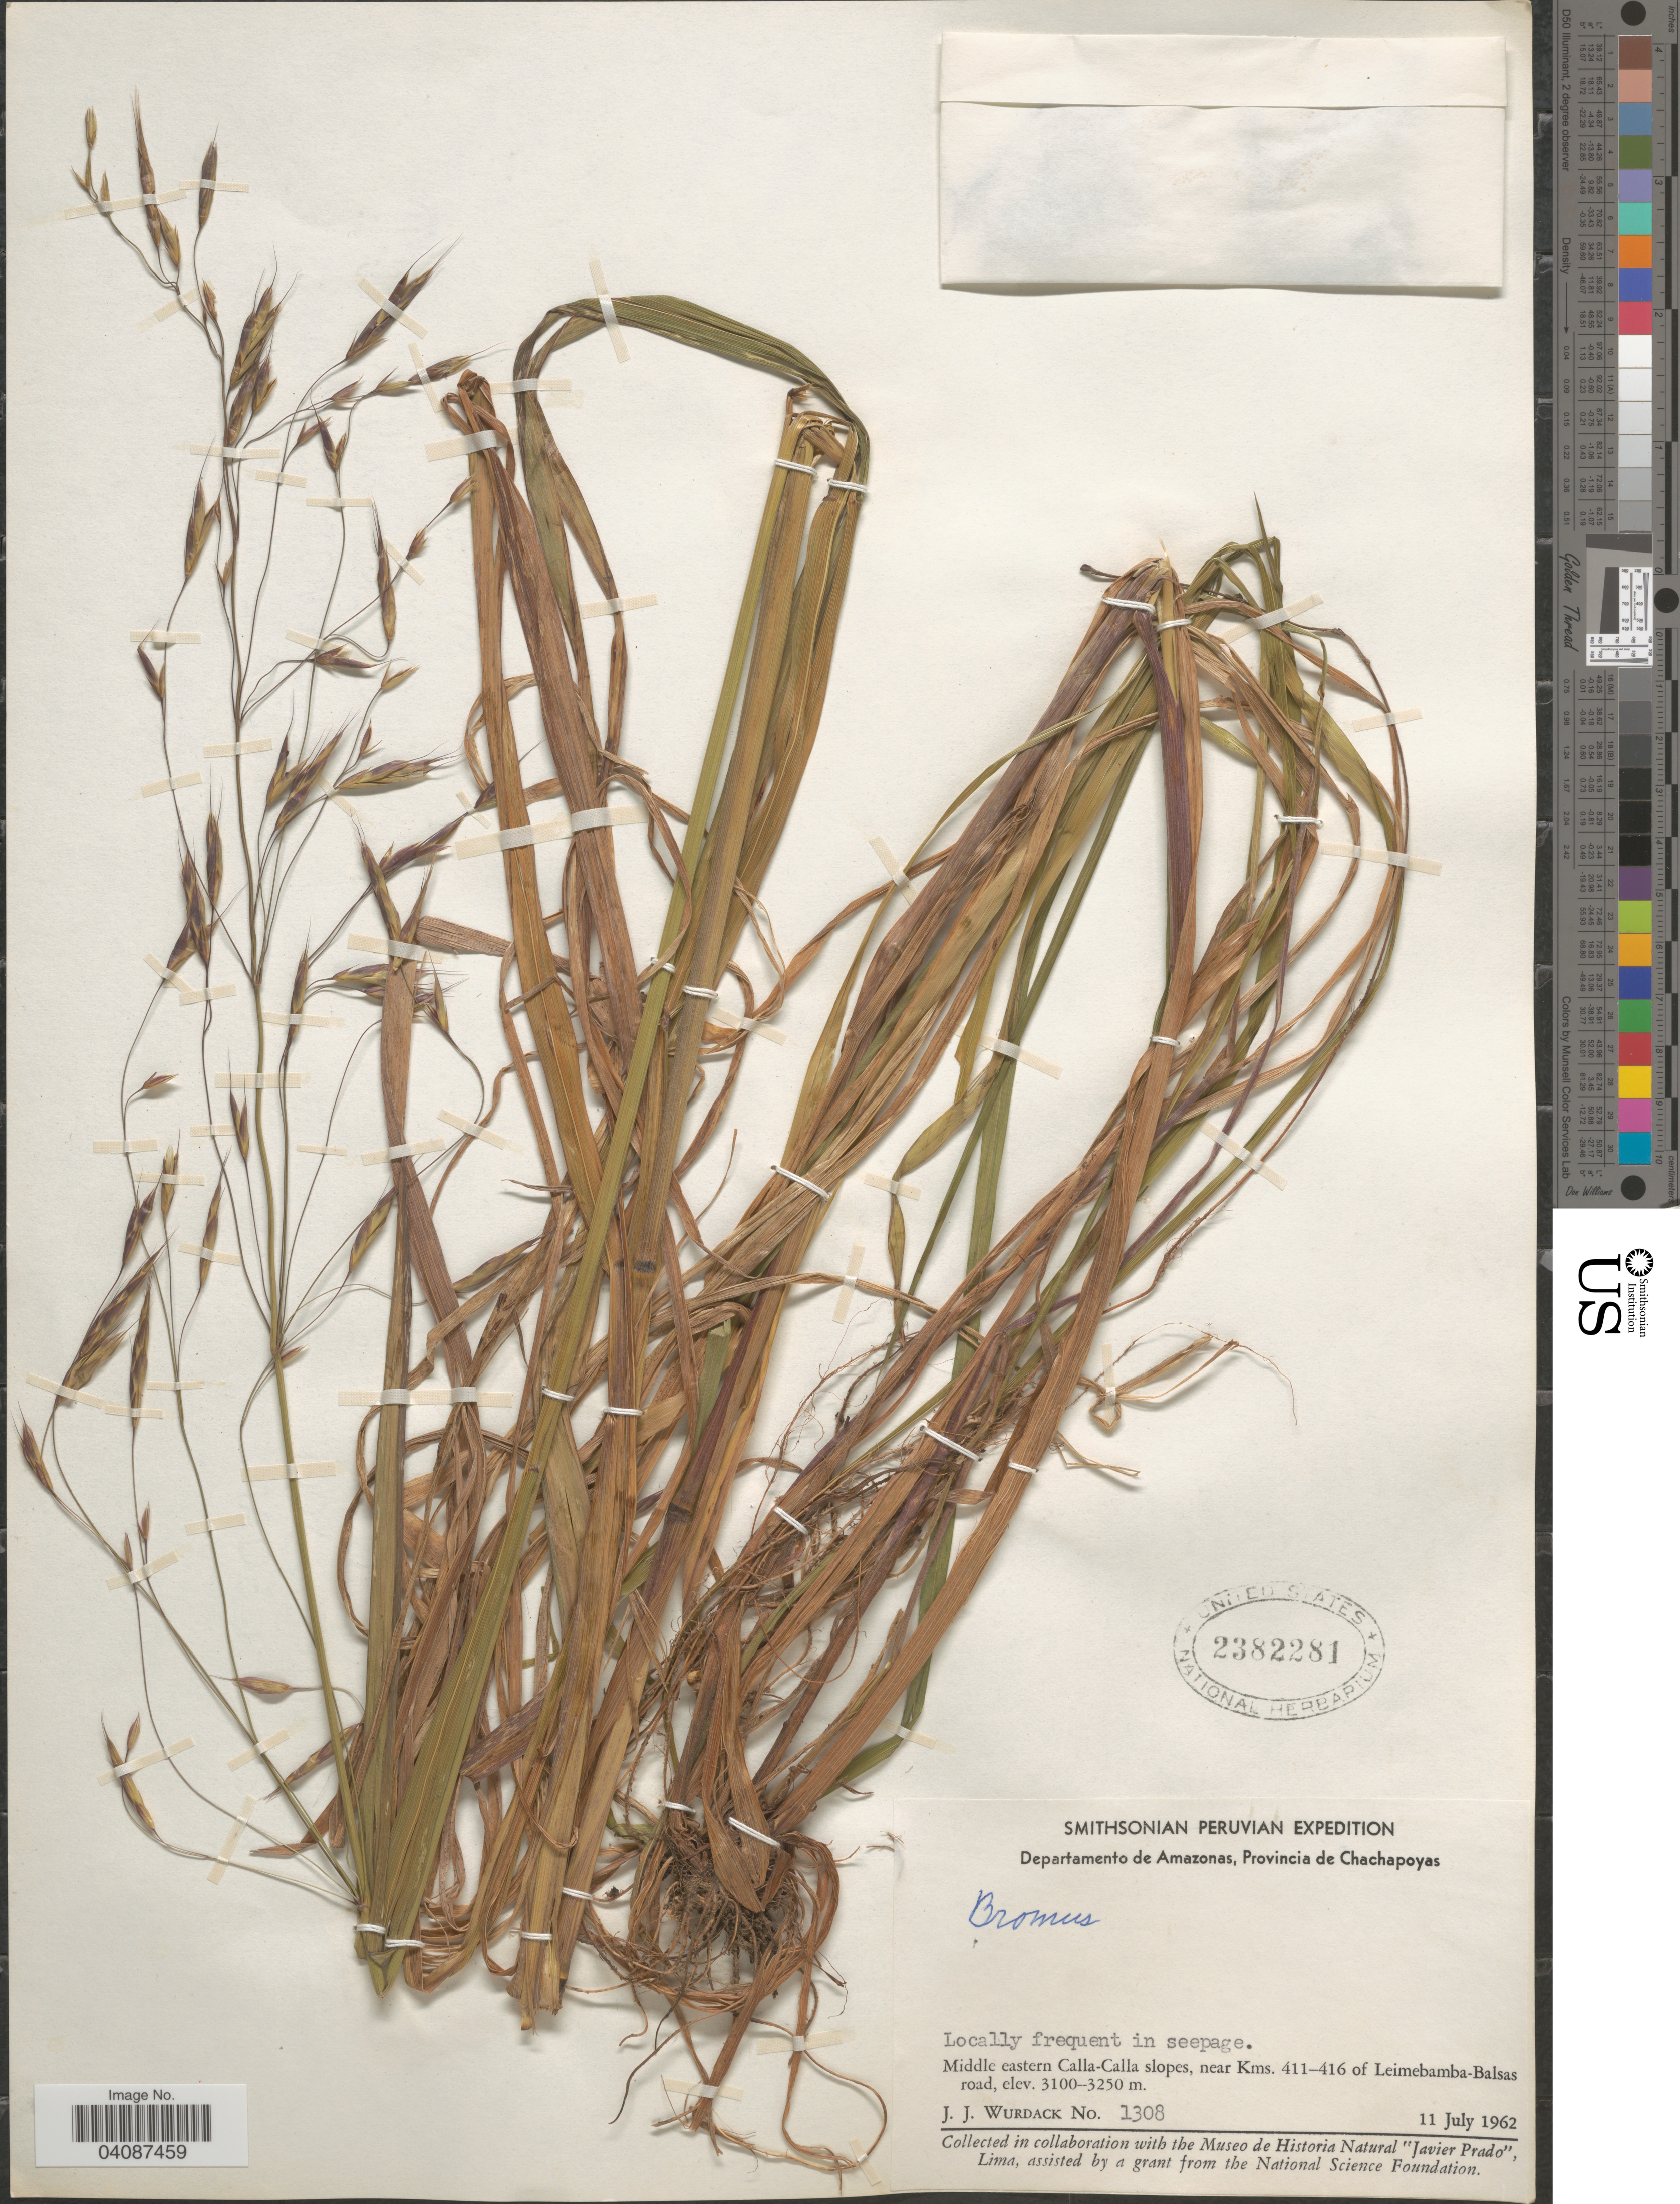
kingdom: Plantae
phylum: Tracheophyta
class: Liliopsida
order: Poales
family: Poaceae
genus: Bromus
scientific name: Bromus sp.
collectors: J. J. Wurdack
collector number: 1308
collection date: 1962-07-11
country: Peru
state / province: Amazonas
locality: Smithsonian Peruvian Expedition. Departamento de Amazonas, Provincia de Chachapoyas. Middle eastern Calla-Calla slopes, near Kms. 411-416 of Leimebamba-Balsas road.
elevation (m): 3100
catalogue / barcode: US 2382281